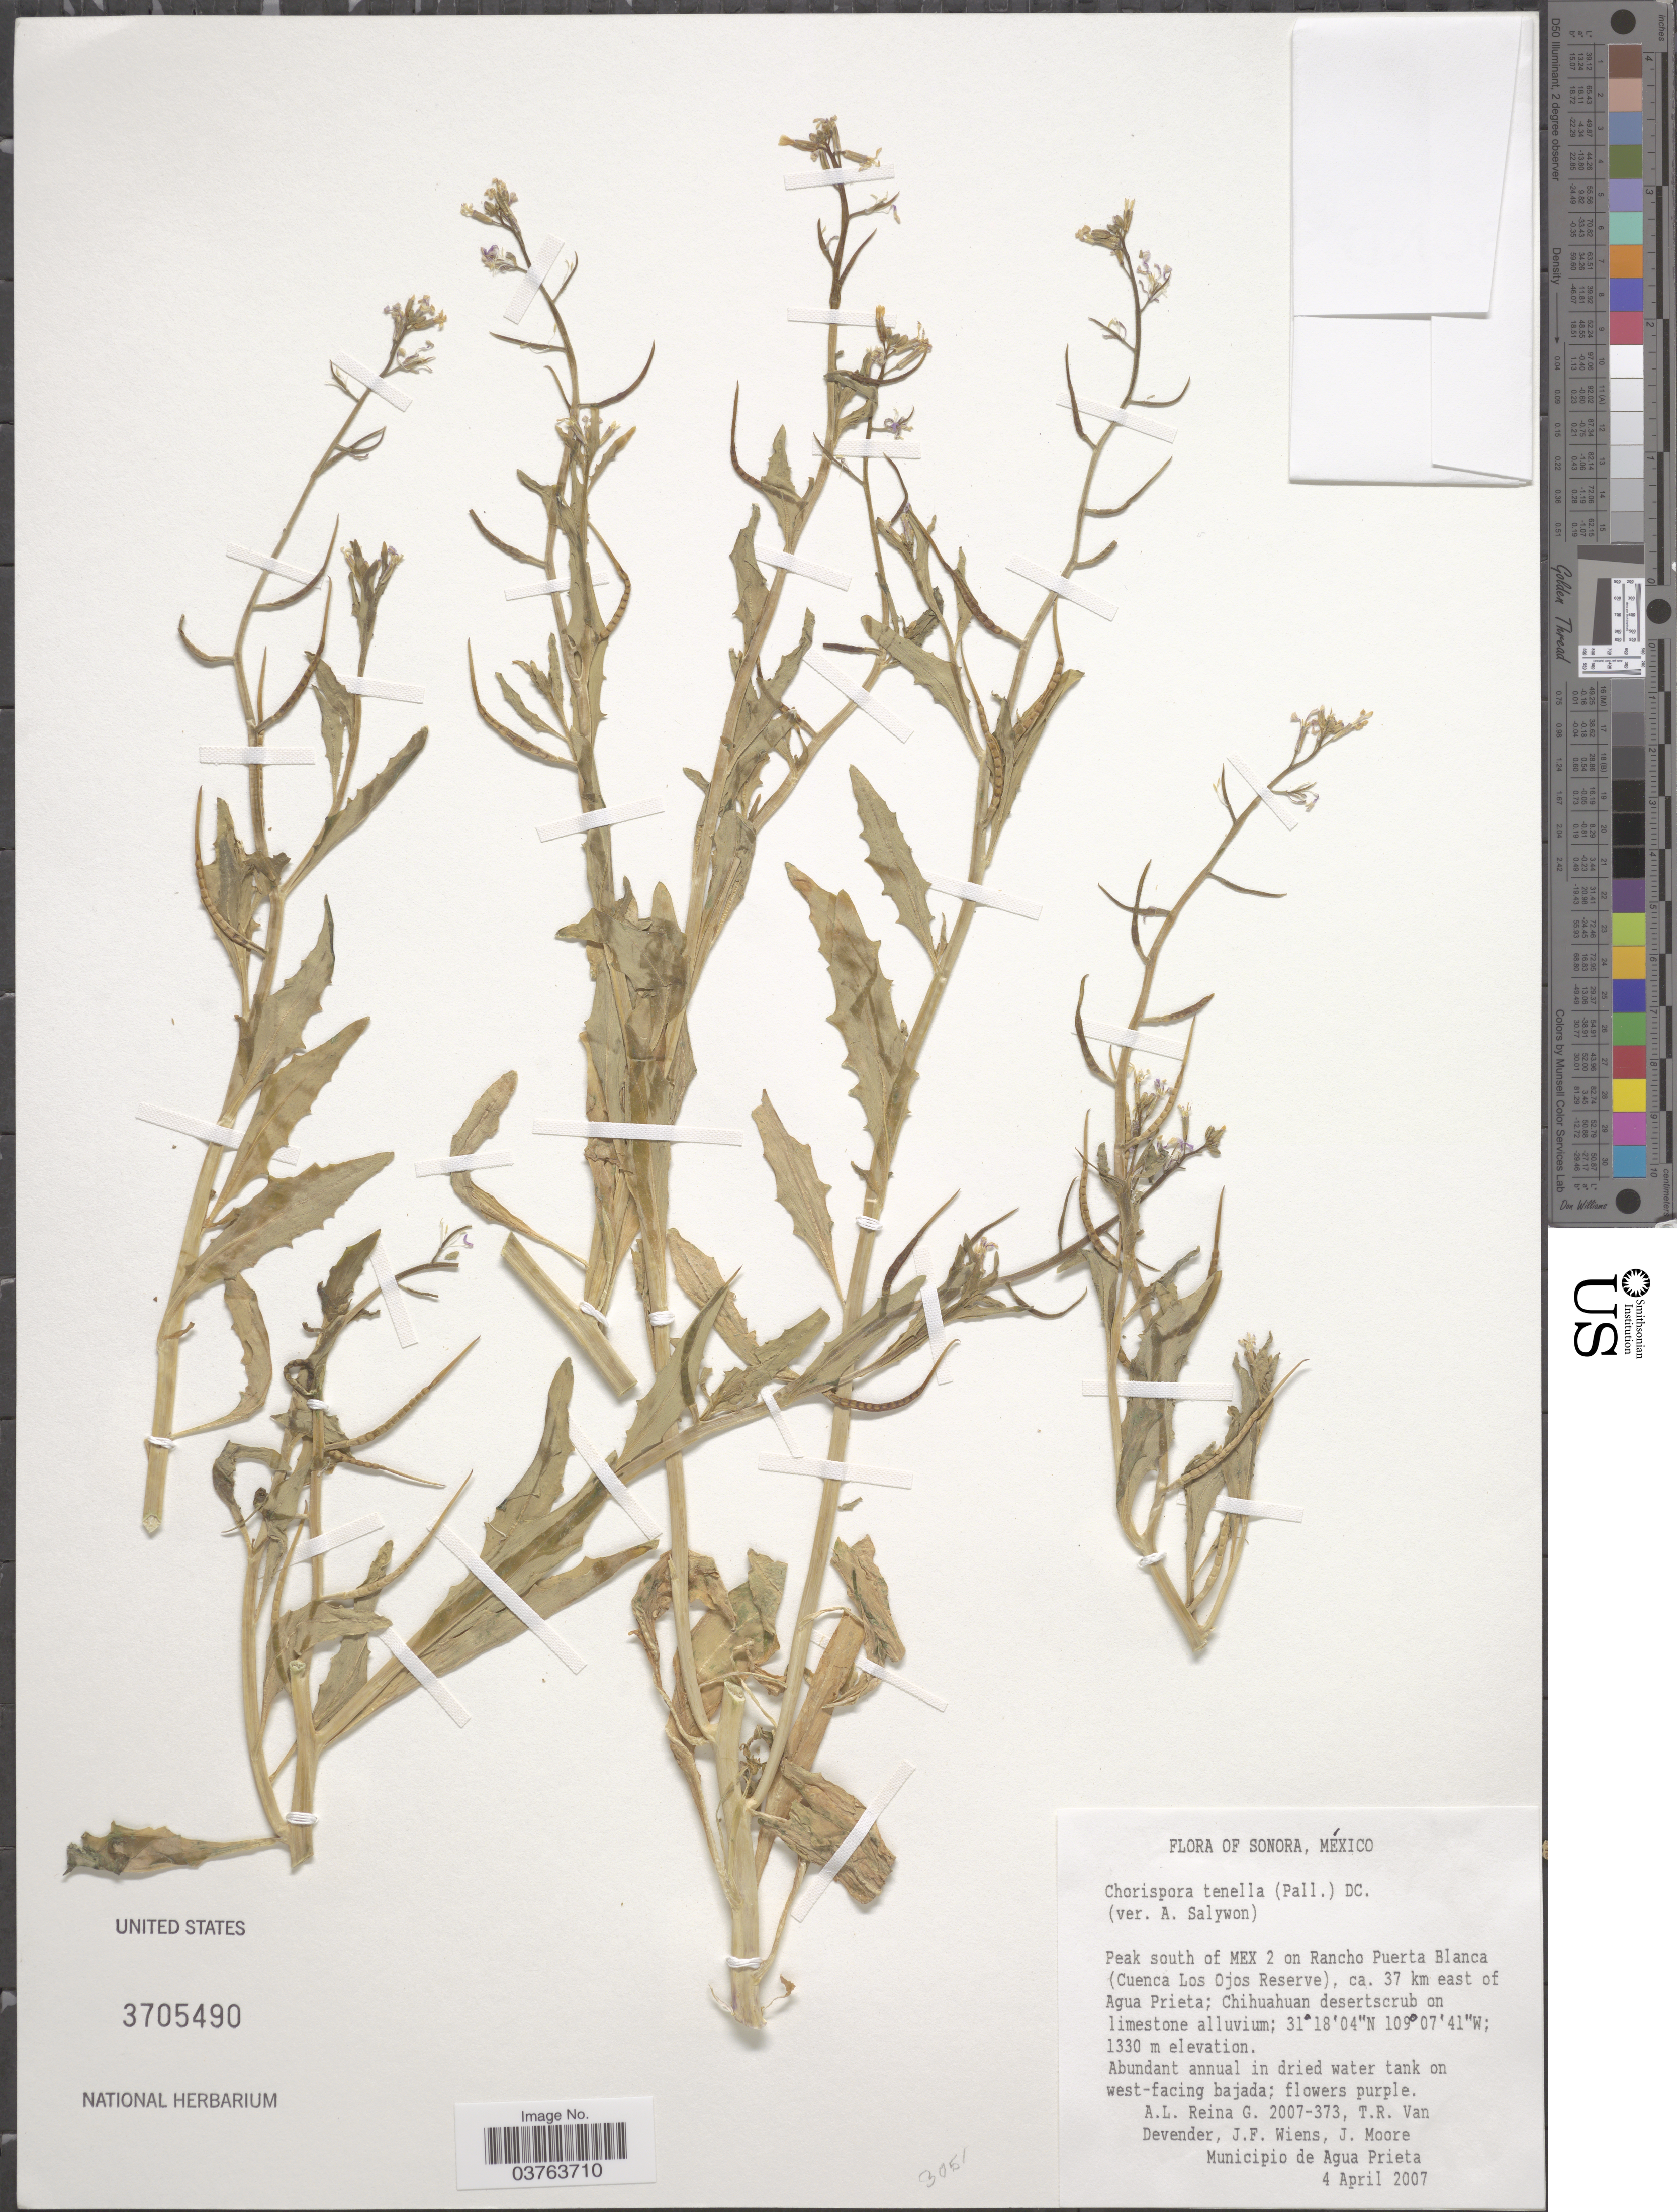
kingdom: Plantae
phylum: Tracheophyta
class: Magnoliopsida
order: Brassicales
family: Brassicaceae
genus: Chorispora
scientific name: Chorispora tenella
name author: DC.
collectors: A. L. Reina G., T. R. Van Devender, J. Wiens & J. Moore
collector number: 2007-373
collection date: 2007-04-04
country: Mexico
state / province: Sonora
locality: Peak south of MEX 2 on Rancho Puerta Blanca (Cuenca Los Ojos Reserve), ca. 37 km. east of Agua Prieta; Chihuahuan desertscrub.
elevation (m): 1330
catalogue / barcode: US 3705490